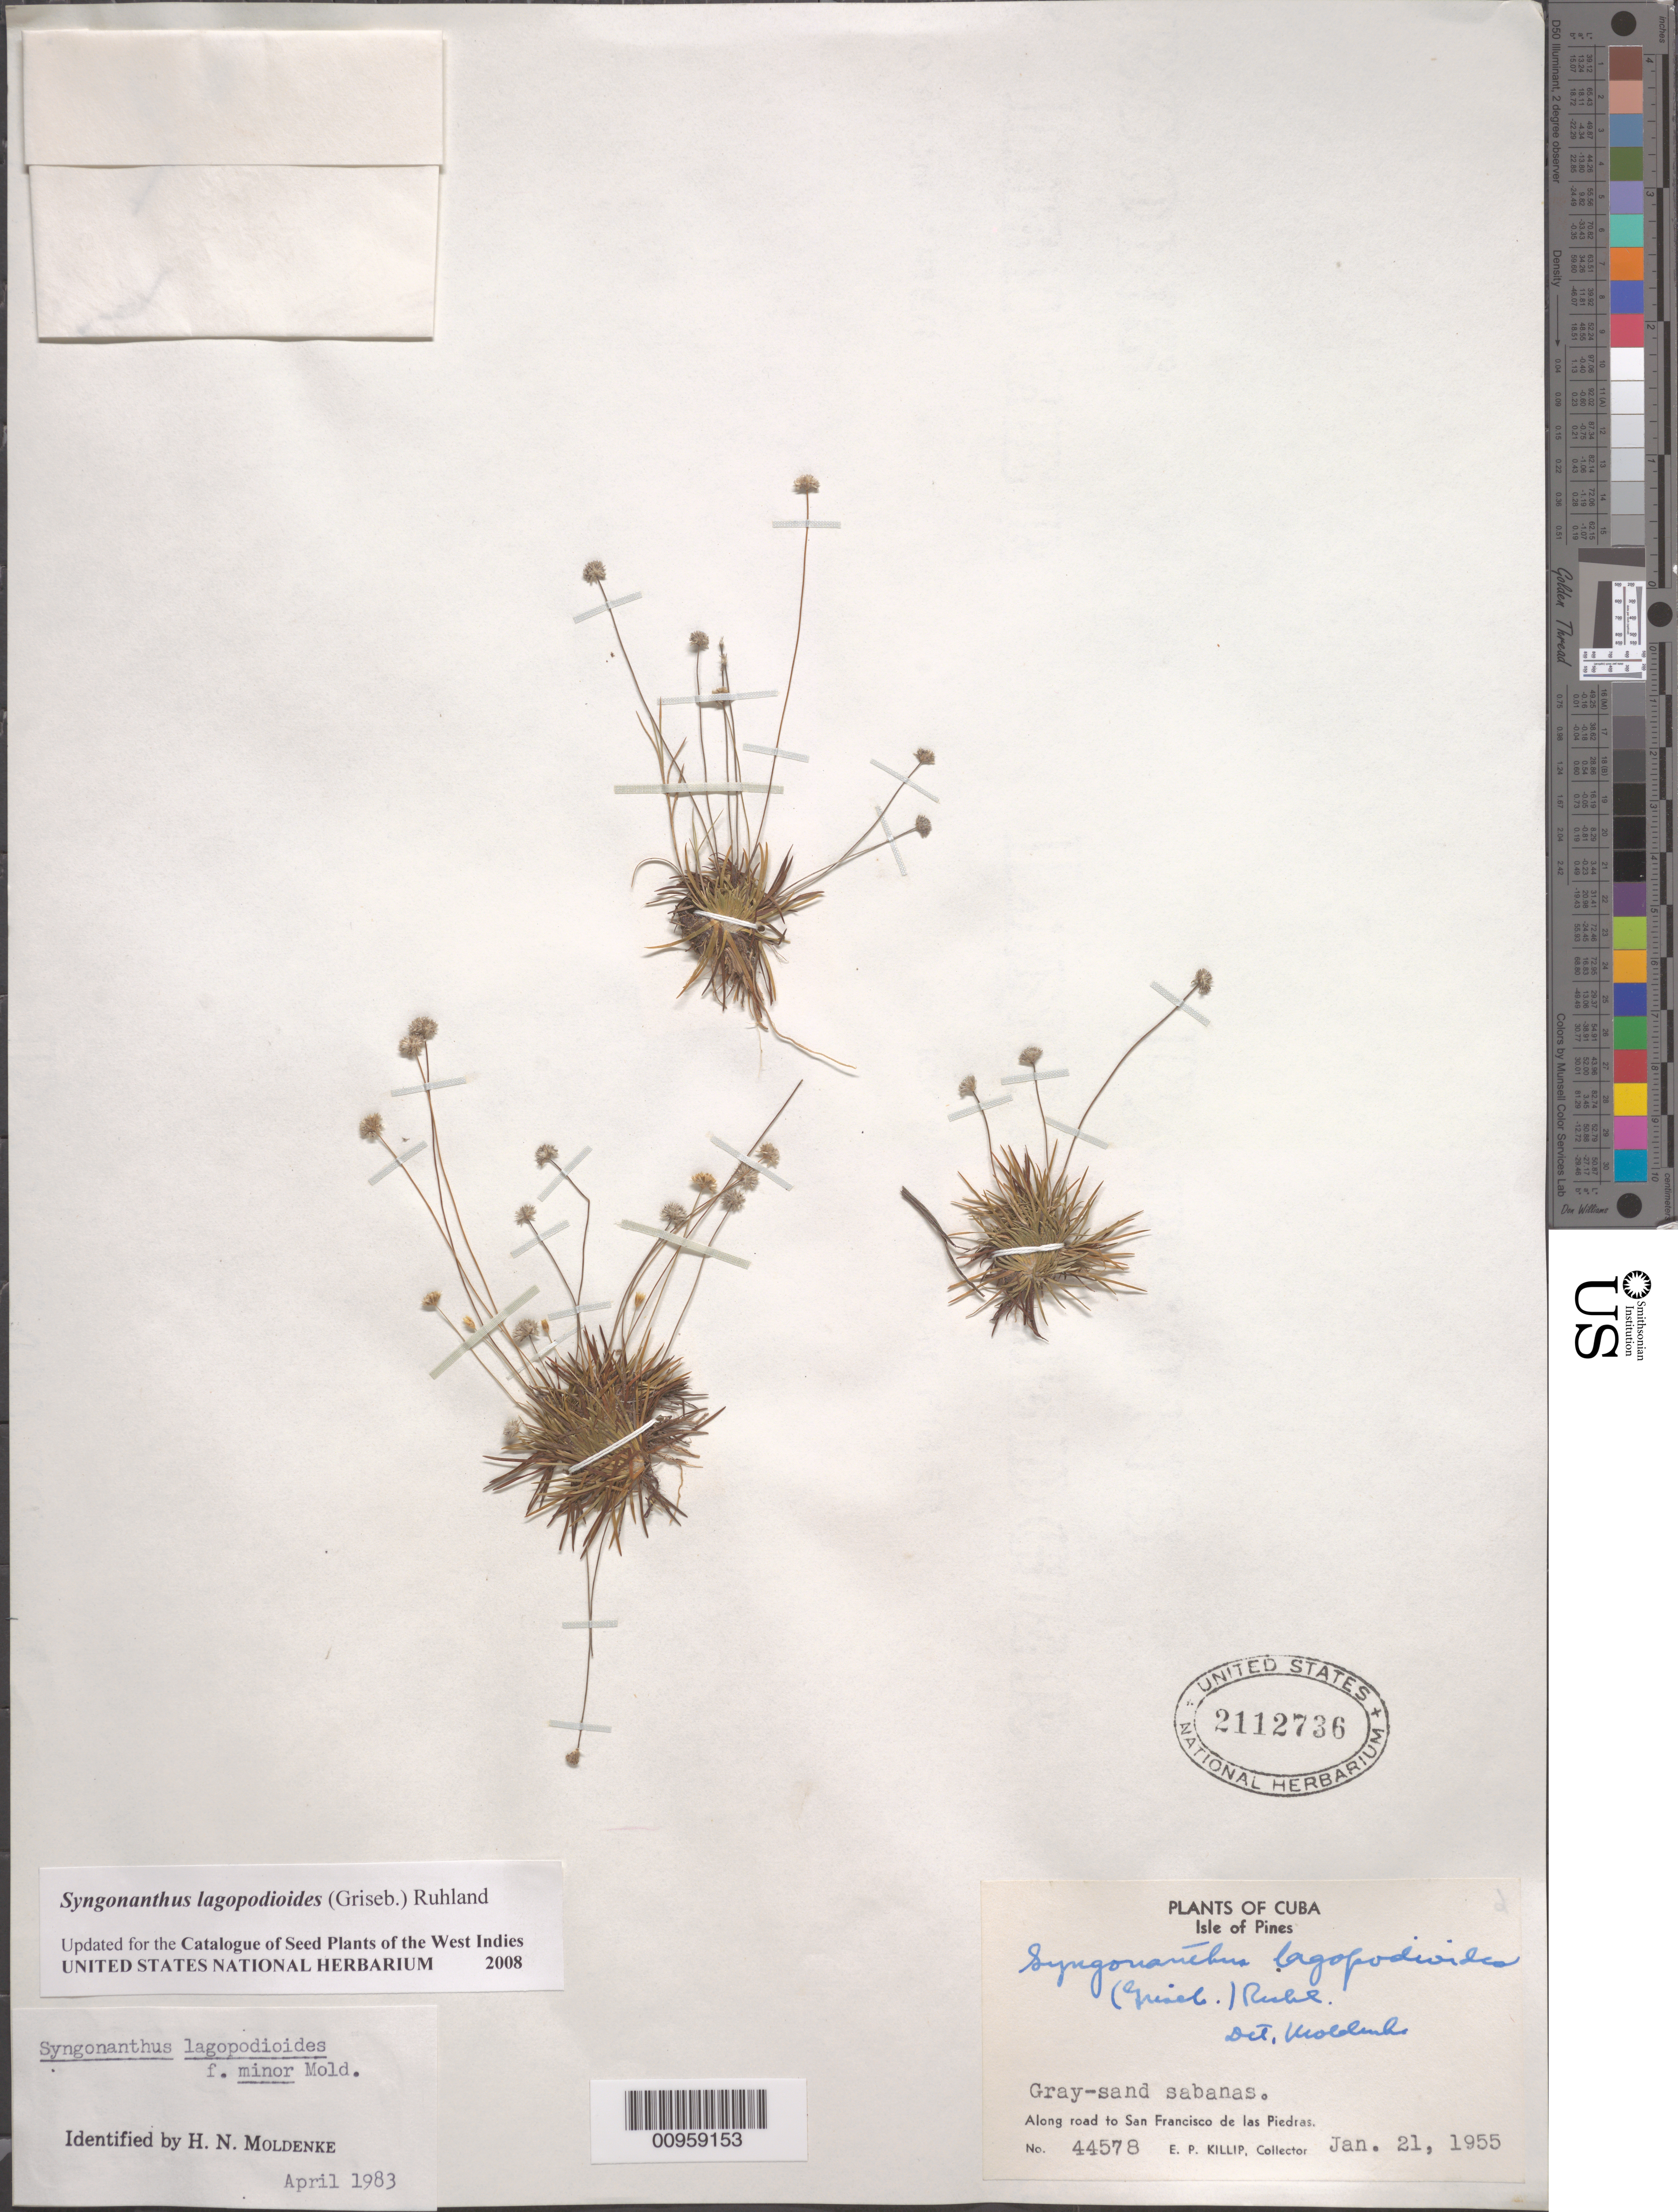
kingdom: Plantae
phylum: Tracheophyta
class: Liliopsida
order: Poales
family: Eriocaulaceae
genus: Syngonanthus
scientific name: Syngonanthus lagopodioides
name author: (Griseb.) Ruhland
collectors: E. P. Killip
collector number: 44578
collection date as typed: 21 Jan 1955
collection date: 1955-01-21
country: Cuba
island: Isla de la Juventud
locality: Isle of Pines, Along road to San Francisco de las Piedras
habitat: Gray-sand sabanas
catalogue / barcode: US 2112736